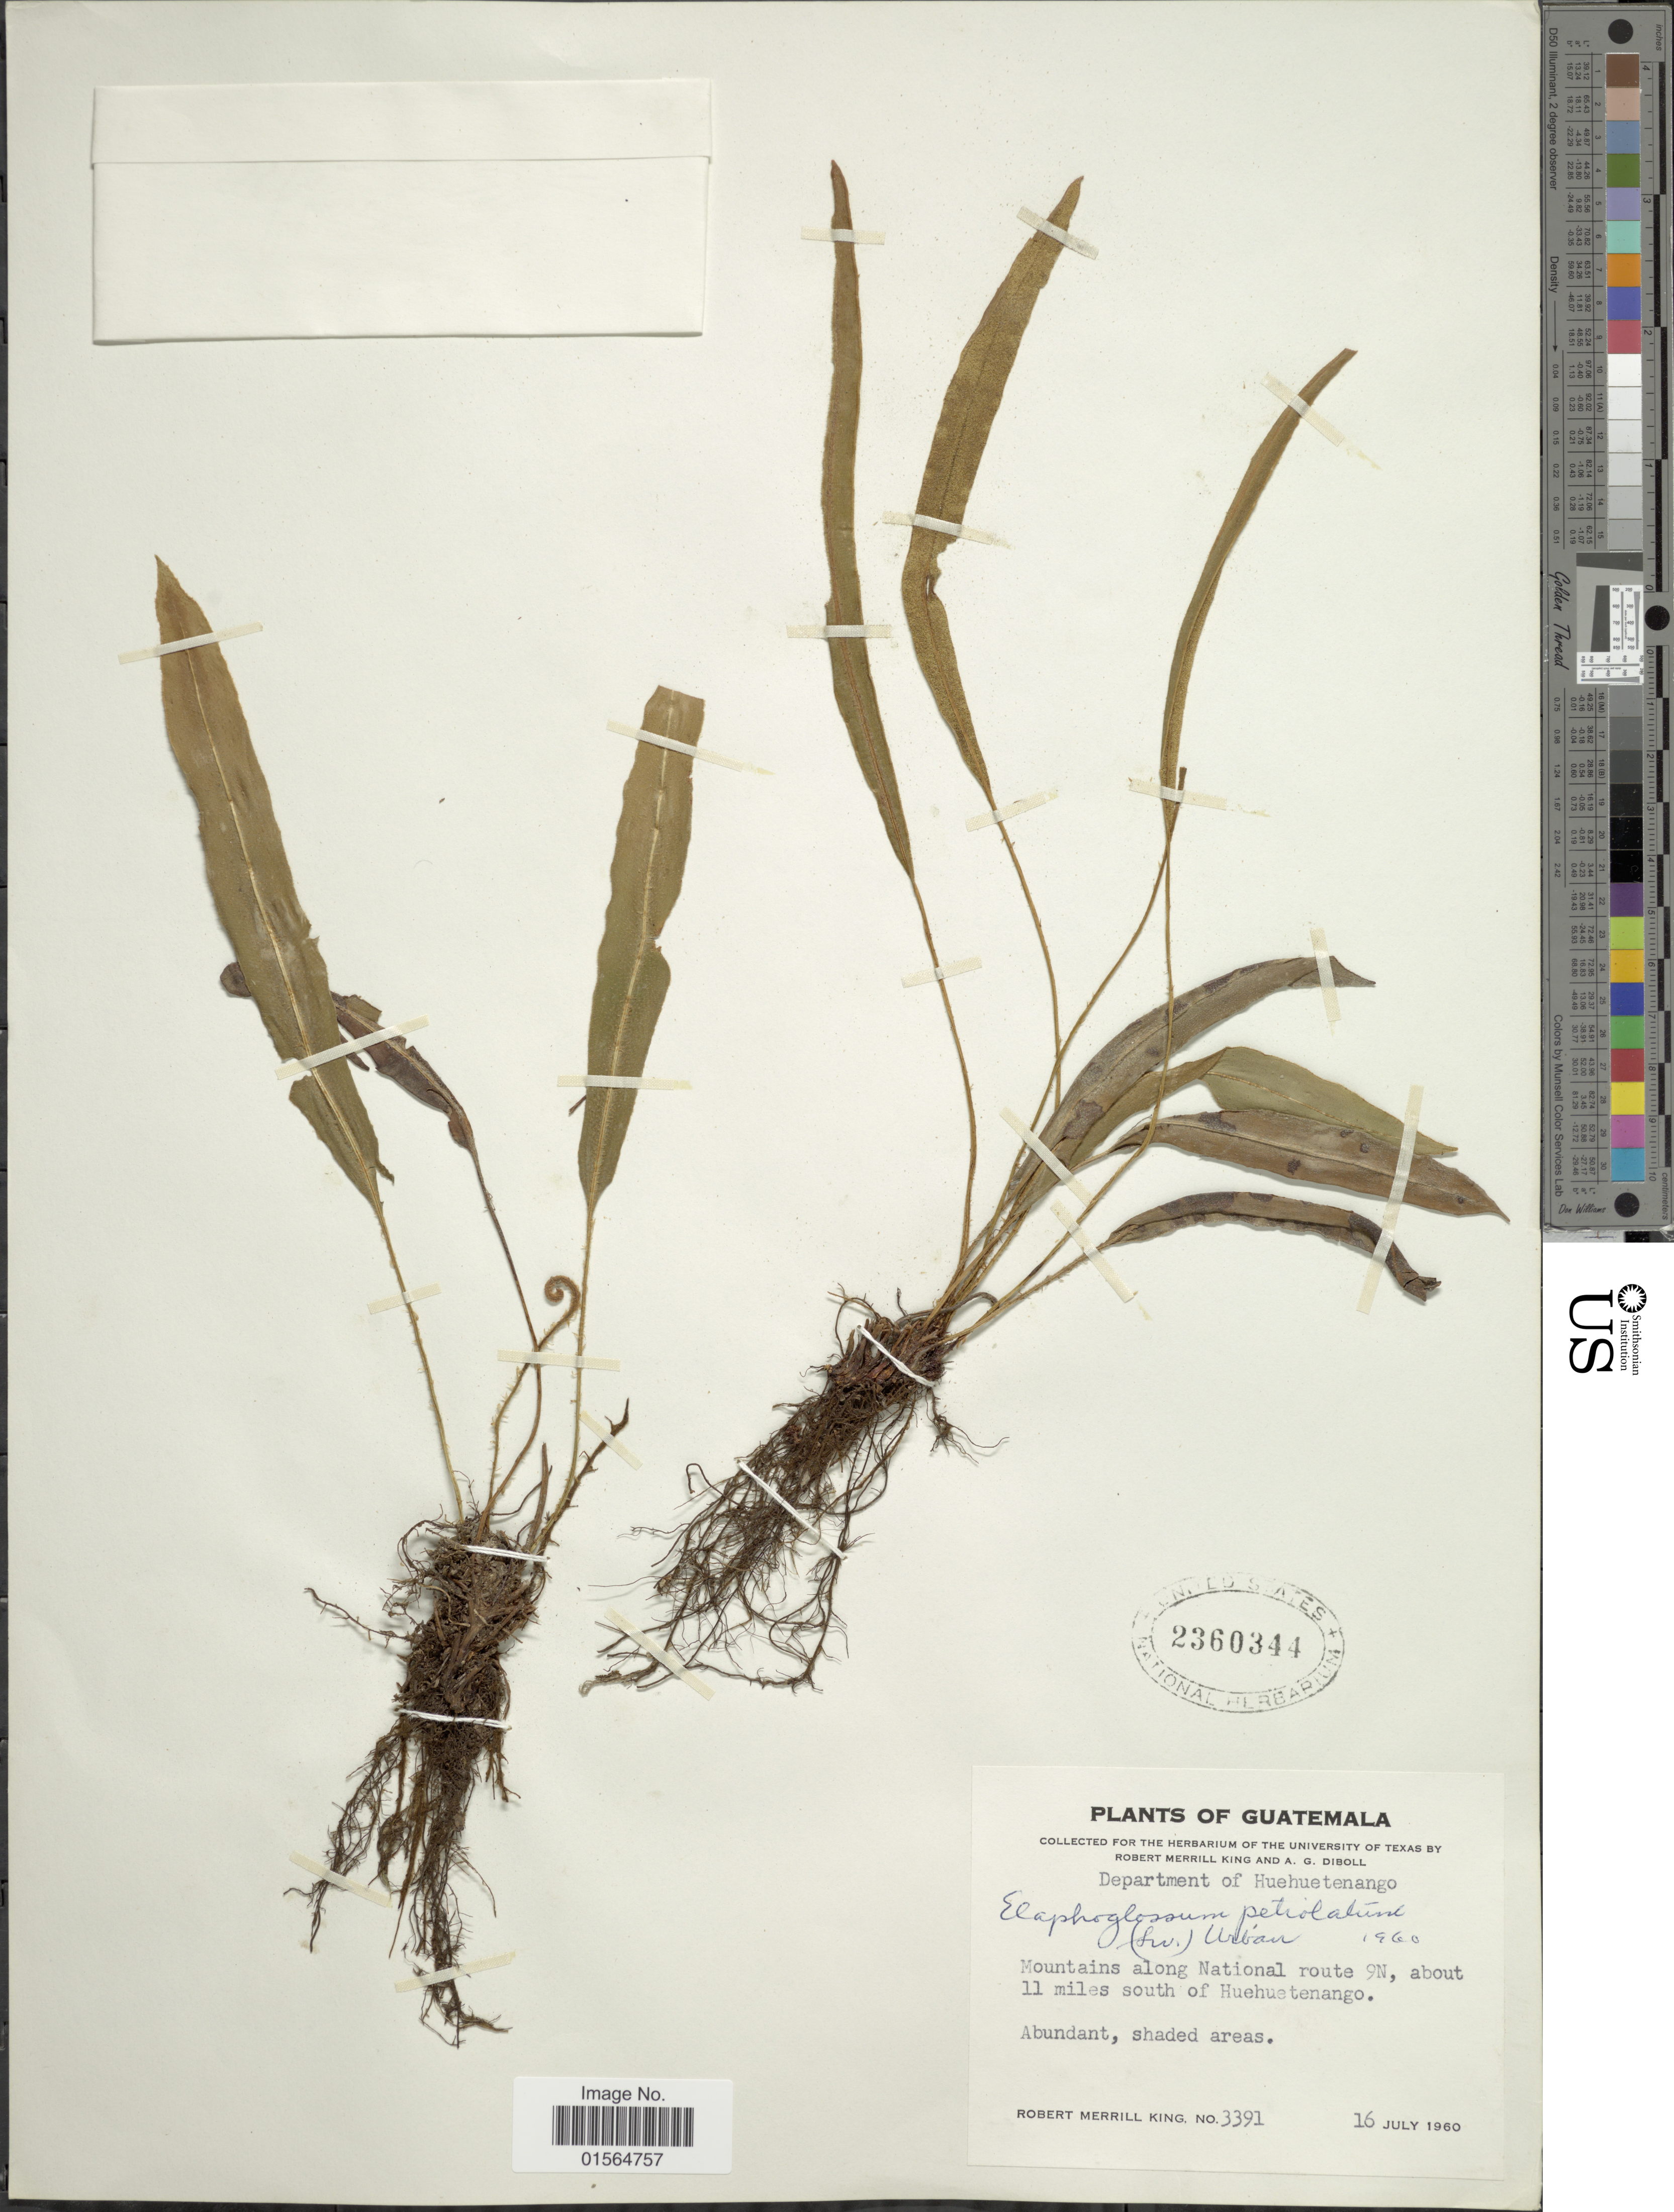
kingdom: Plantae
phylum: Tracheophyta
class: Polypodiopsida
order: Polypodiales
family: Dryopteridaceae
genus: Elaphoglossum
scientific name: Elaphoglossum petiolatum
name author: (Sw.) Urb.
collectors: R. M. King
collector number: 3391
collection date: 1960-07-16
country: Guatemala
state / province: Huehuetenango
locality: Mountains along National route 9N, about 11 miles south of Huehuetenango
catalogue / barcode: US 2360344